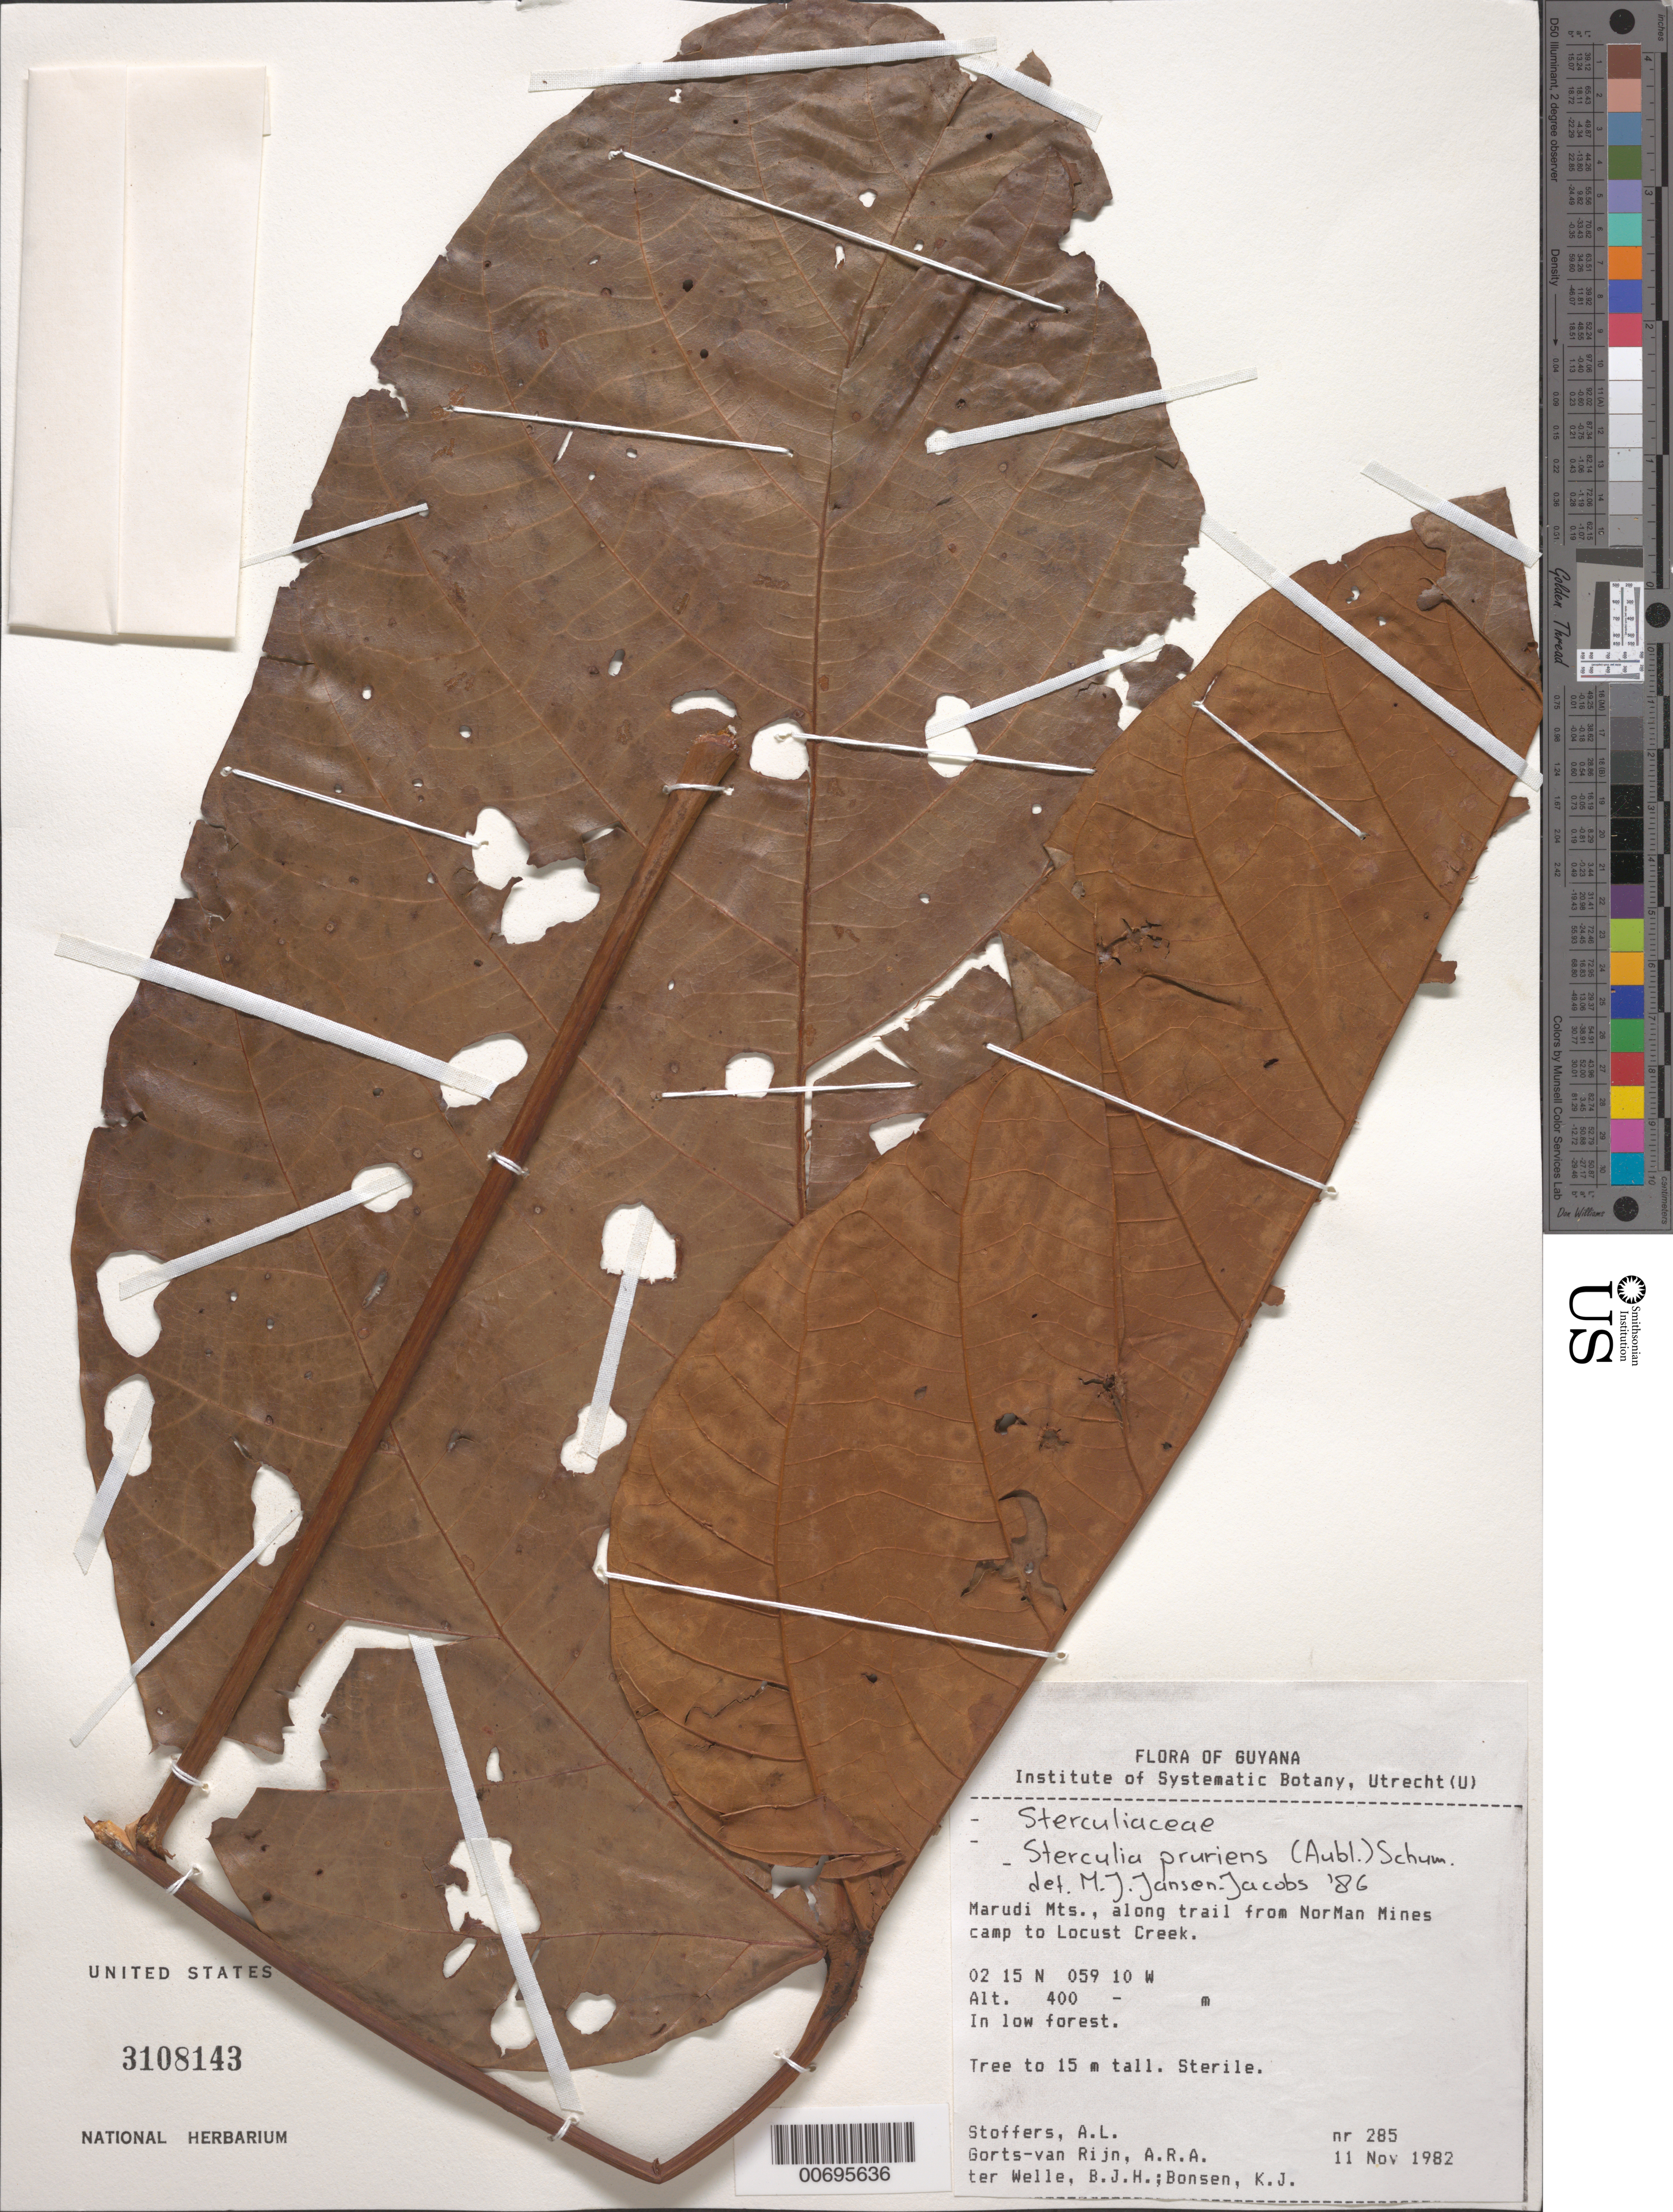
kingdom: Plantae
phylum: Tracheophyta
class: Magnoliopsida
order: Malvales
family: Malvaceae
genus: Sterculia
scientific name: Sterculia pruriens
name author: (Aubl.) K. Schum.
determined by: Jansen-Jacobs, M. J., (U), Nationaal Herbarium Nederland, Utrecht University branch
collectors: A. Stoffers, A. .R. A. Görts-van Rijn, B. Welle & K. Bonsen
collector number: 285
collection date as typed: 11-Nov-82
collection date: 1982-11-11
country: Guyana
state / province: U. Takutu-U. Essequibo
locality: Marudi Mts., along trail from NorMan Mines camp to Locust Creek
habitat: Low forest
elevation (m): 400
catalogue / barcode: US 3108143